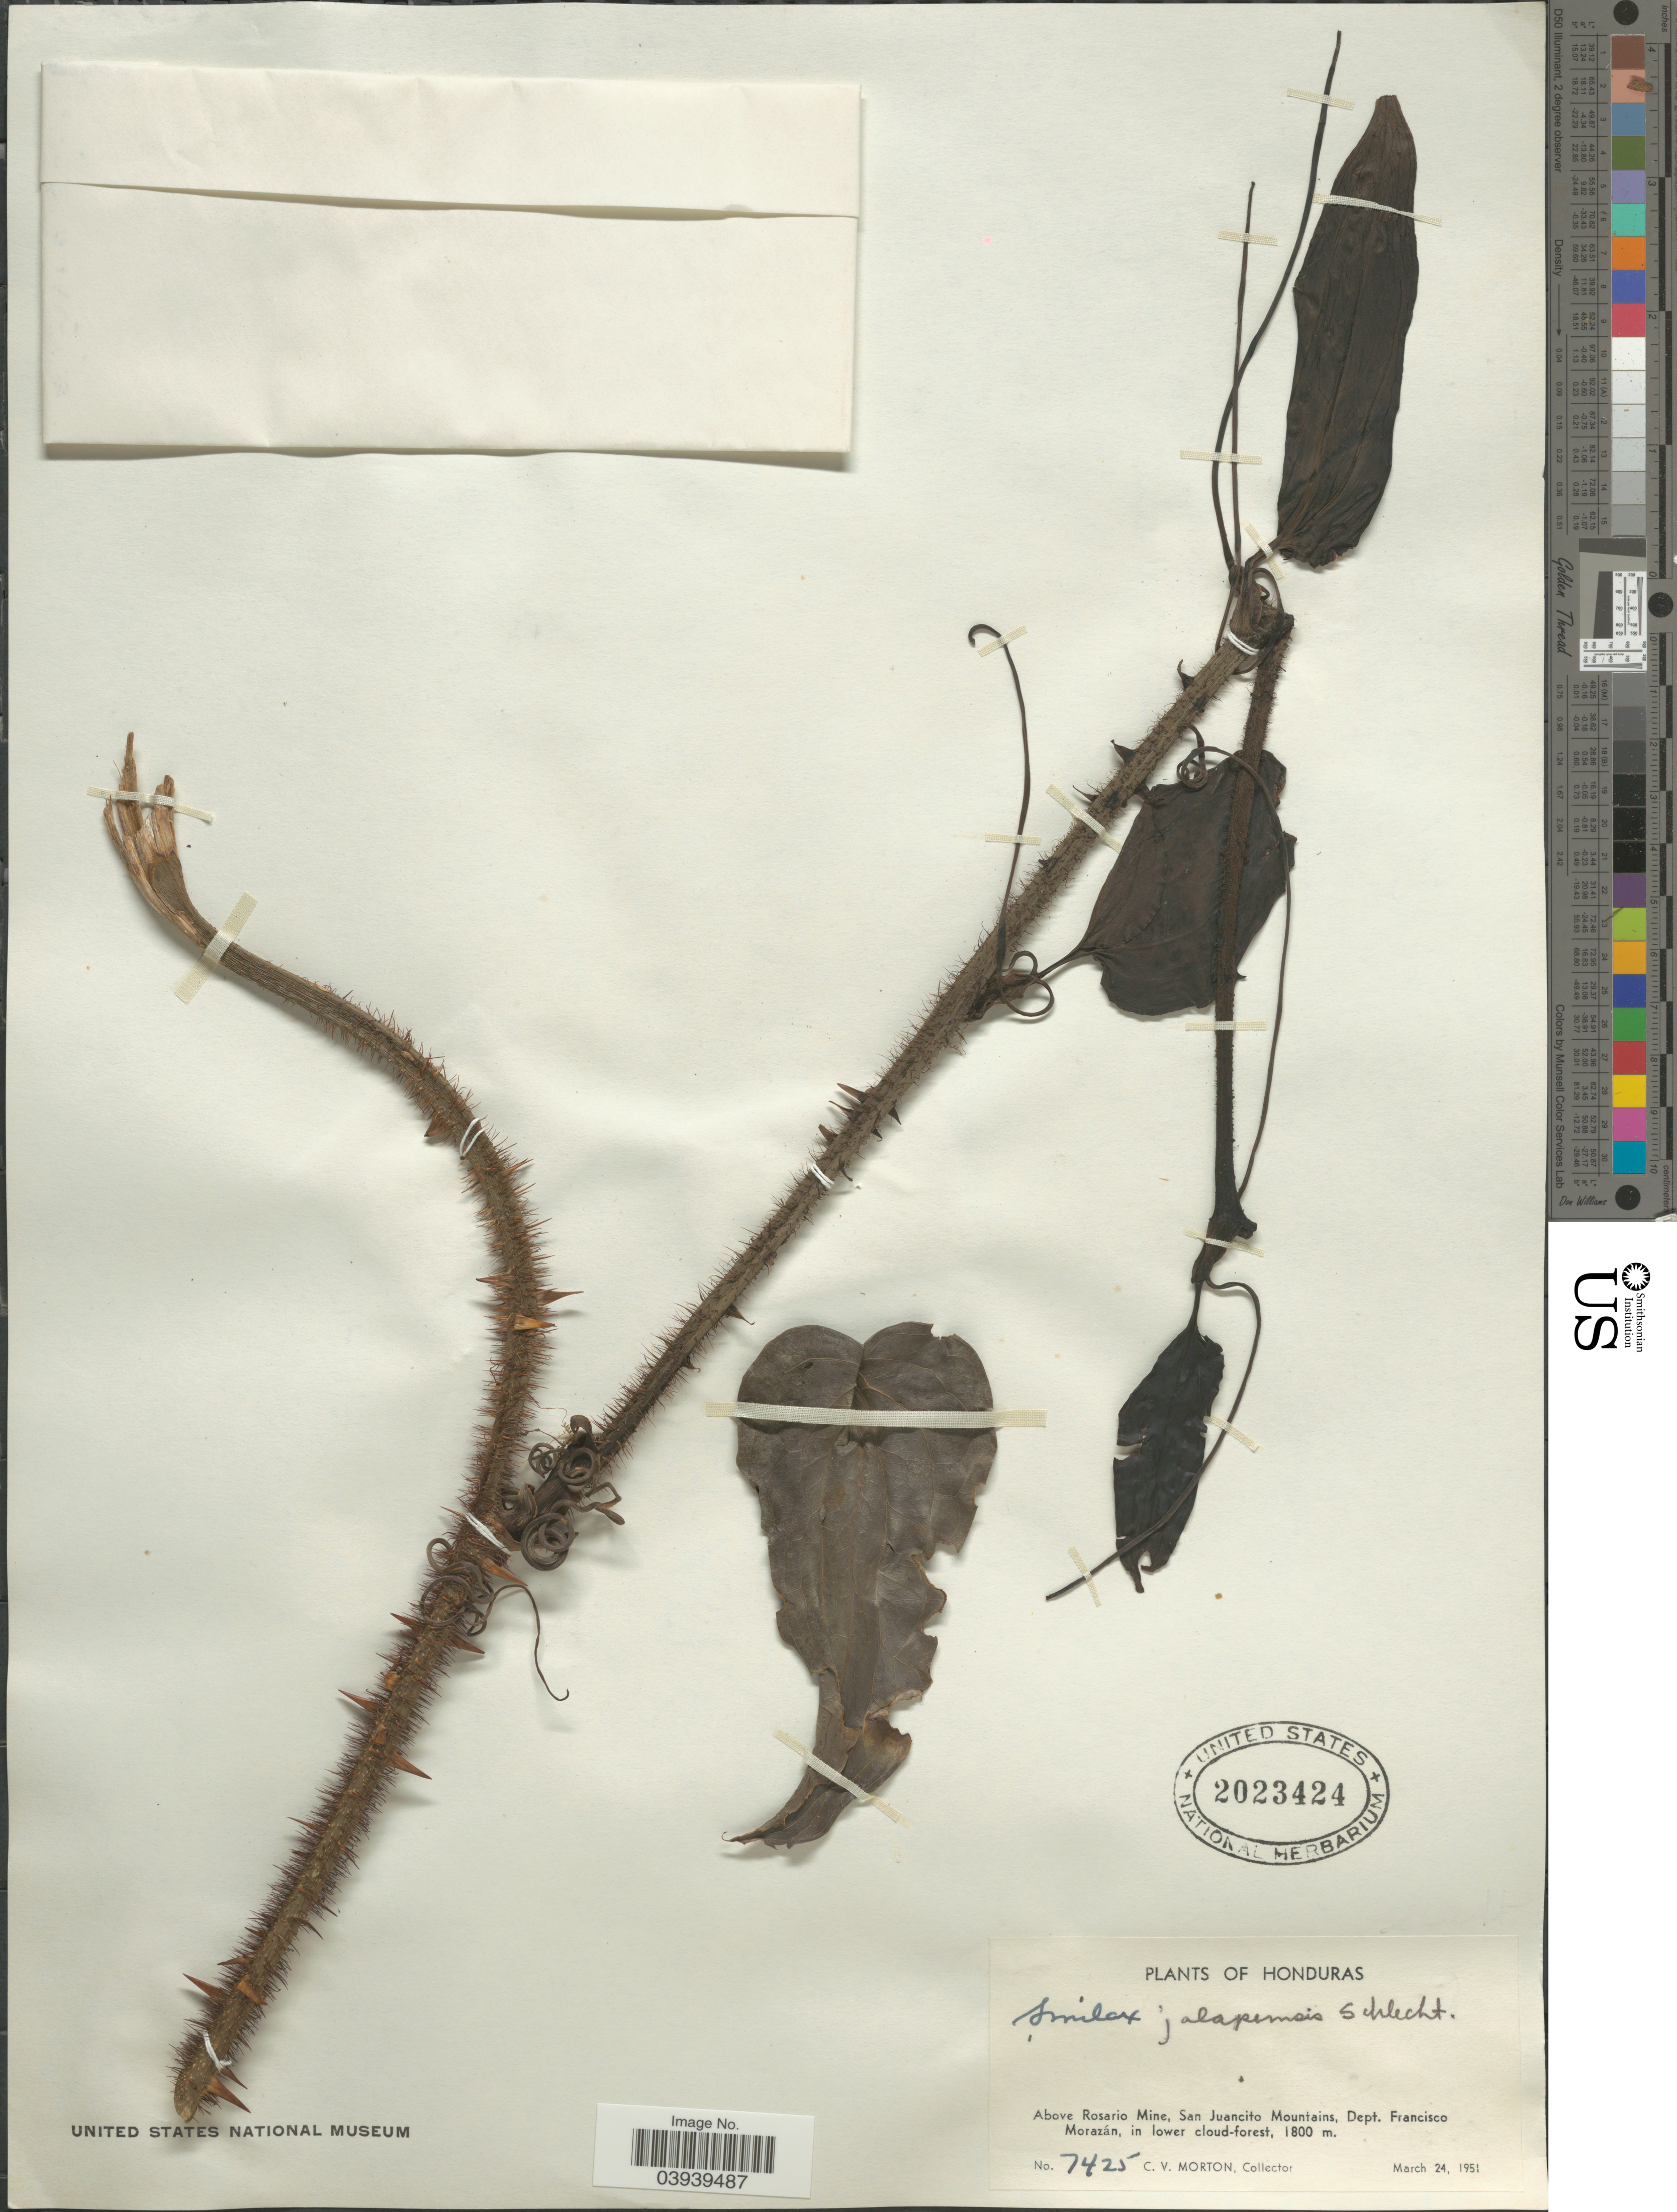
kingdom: Plantae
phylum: Tracheophyta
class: Liliopsida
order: Liliales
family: Smilacaceae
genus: Smilax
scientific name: Smilax jalapensis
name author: Schltdl.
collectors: C. V. Morton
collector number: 7425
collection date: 1951-03-24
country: Honduras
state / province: Fco. Morazán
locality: Above Rosario Mine, San Juancito Mountains, Dept. Francisco Morazán.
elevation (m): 1800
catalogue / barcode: US 2023424